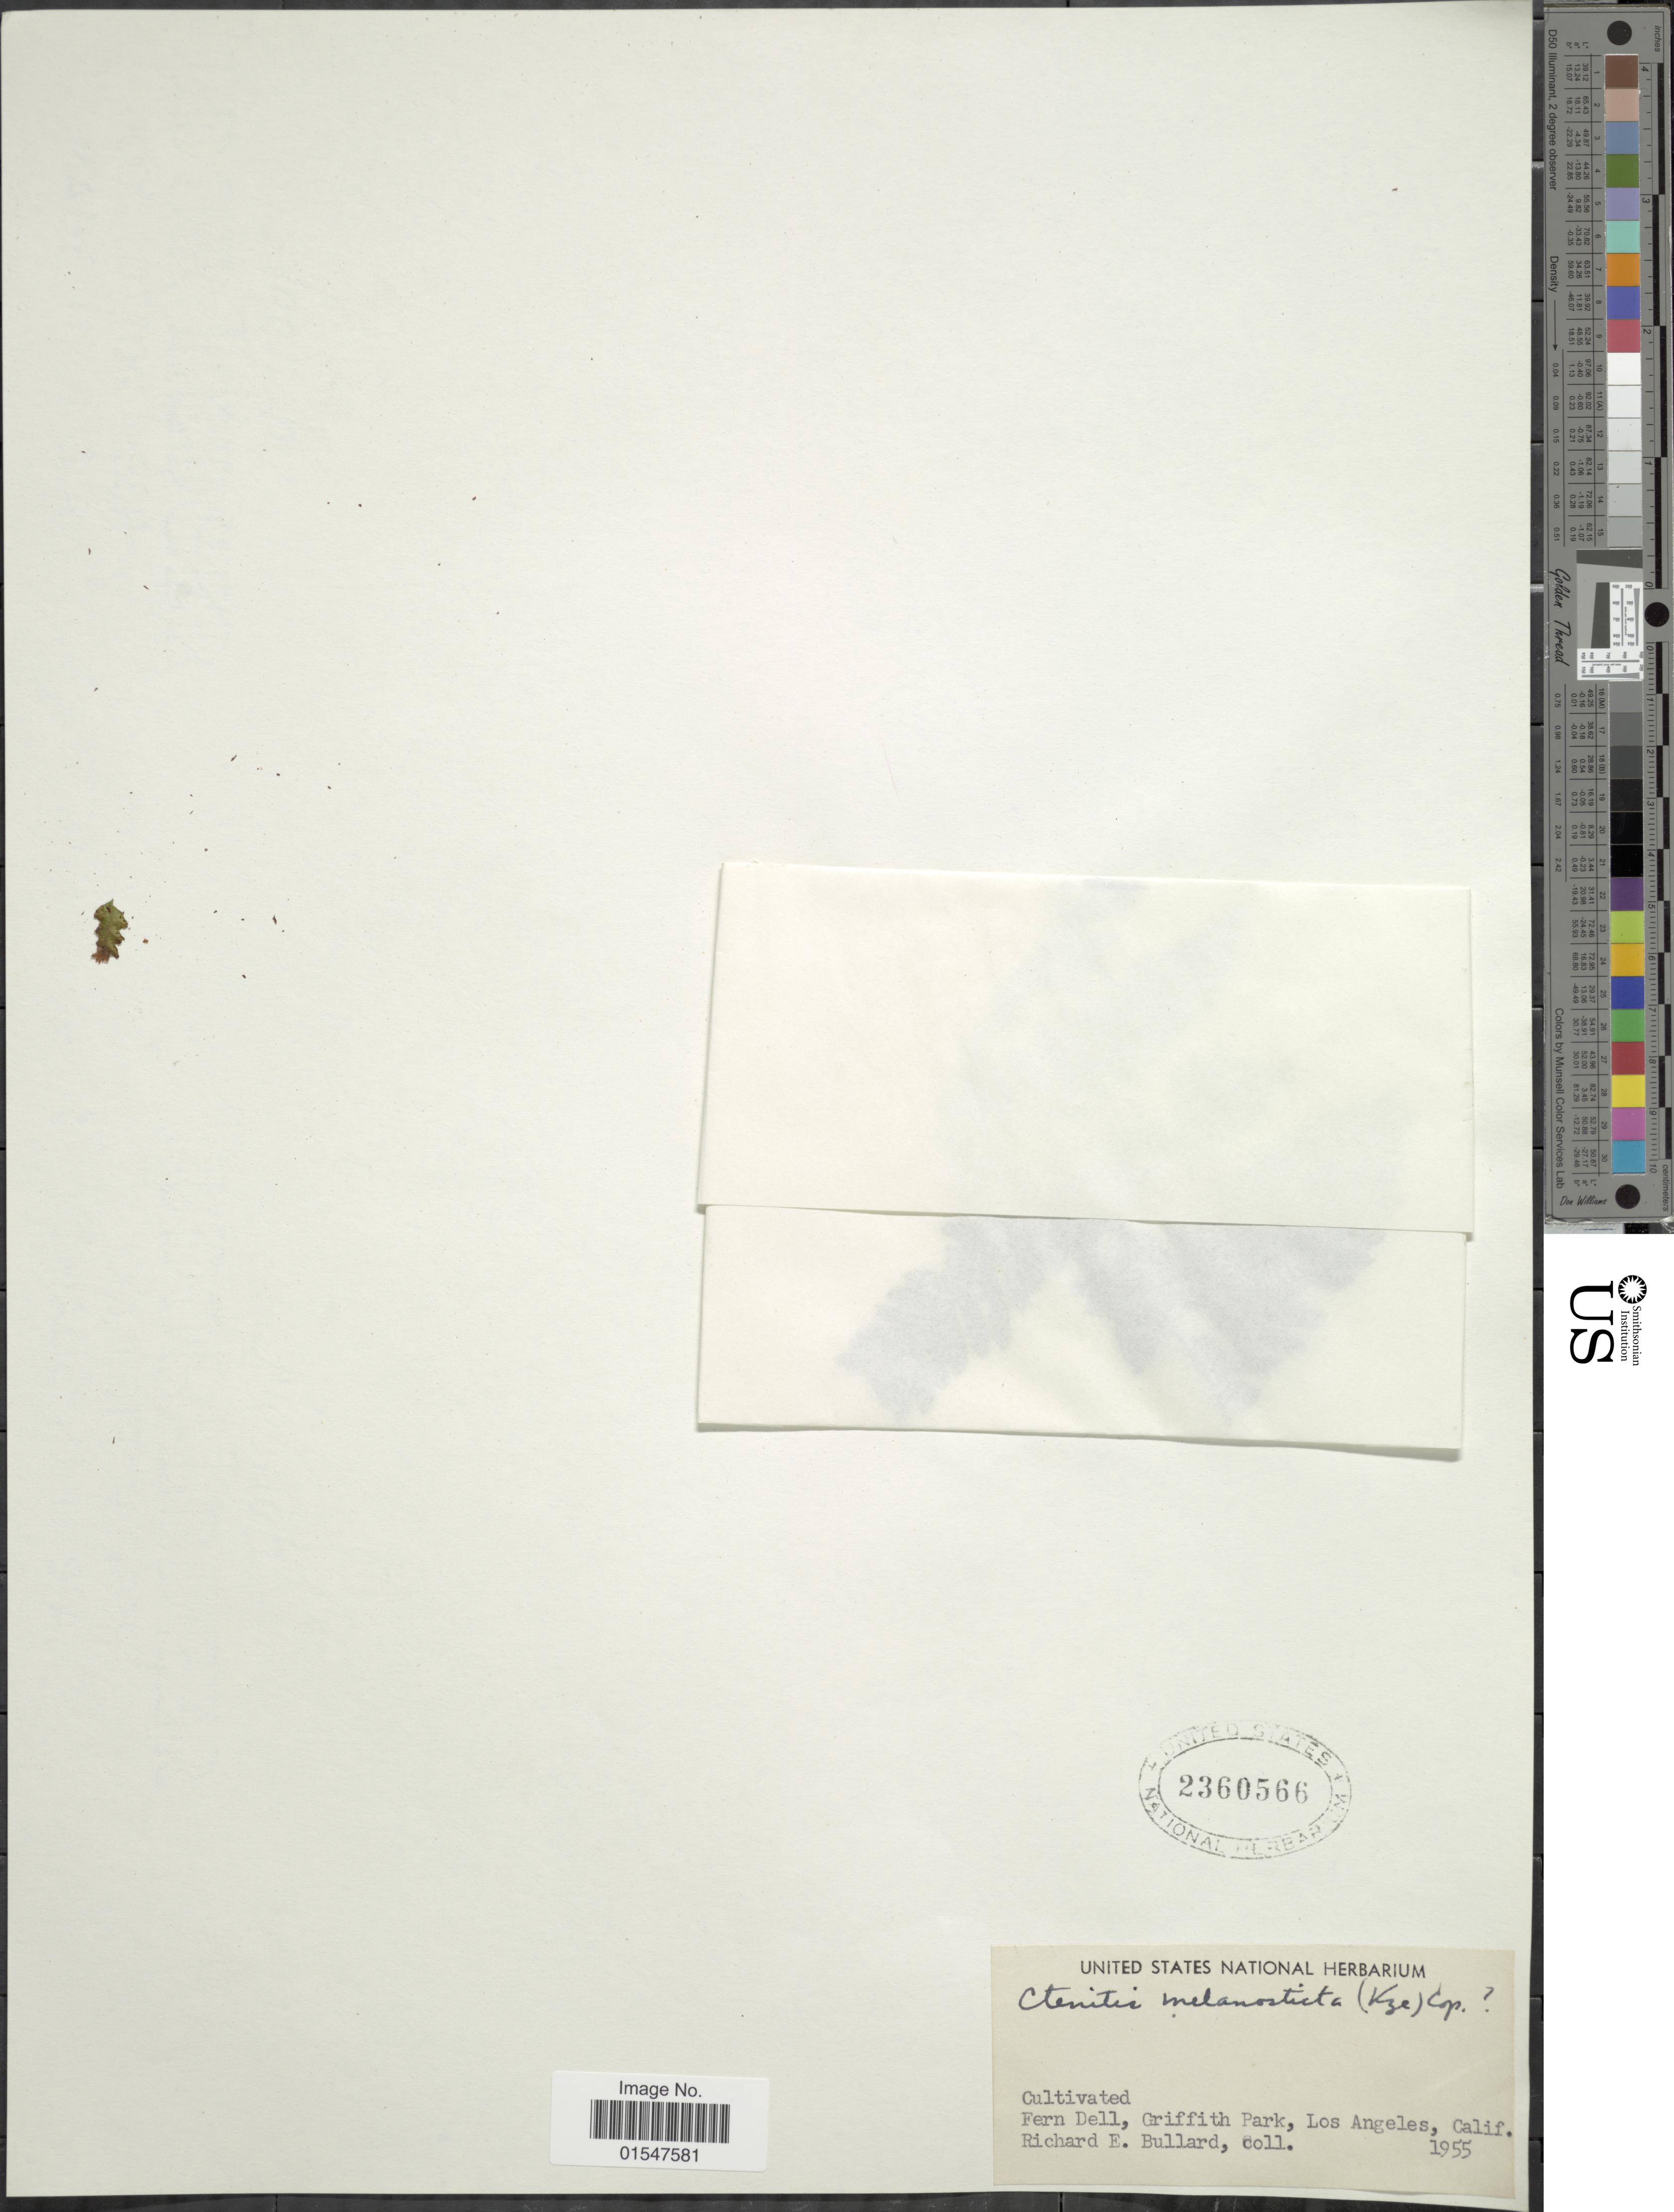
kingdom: Plantae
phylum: Tracheophyta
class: Polypodiopsida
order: Polypodiales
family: Dryopteridaceae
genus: Ctenitis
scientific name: Ctenitis melanosticta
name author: (Kunze) Copel.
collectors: R. Bullard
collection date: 1955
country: United States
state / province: California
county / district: Los Angeles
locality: Fern Dell, Griffith Park, Los Angeles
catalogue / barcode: US 2360566